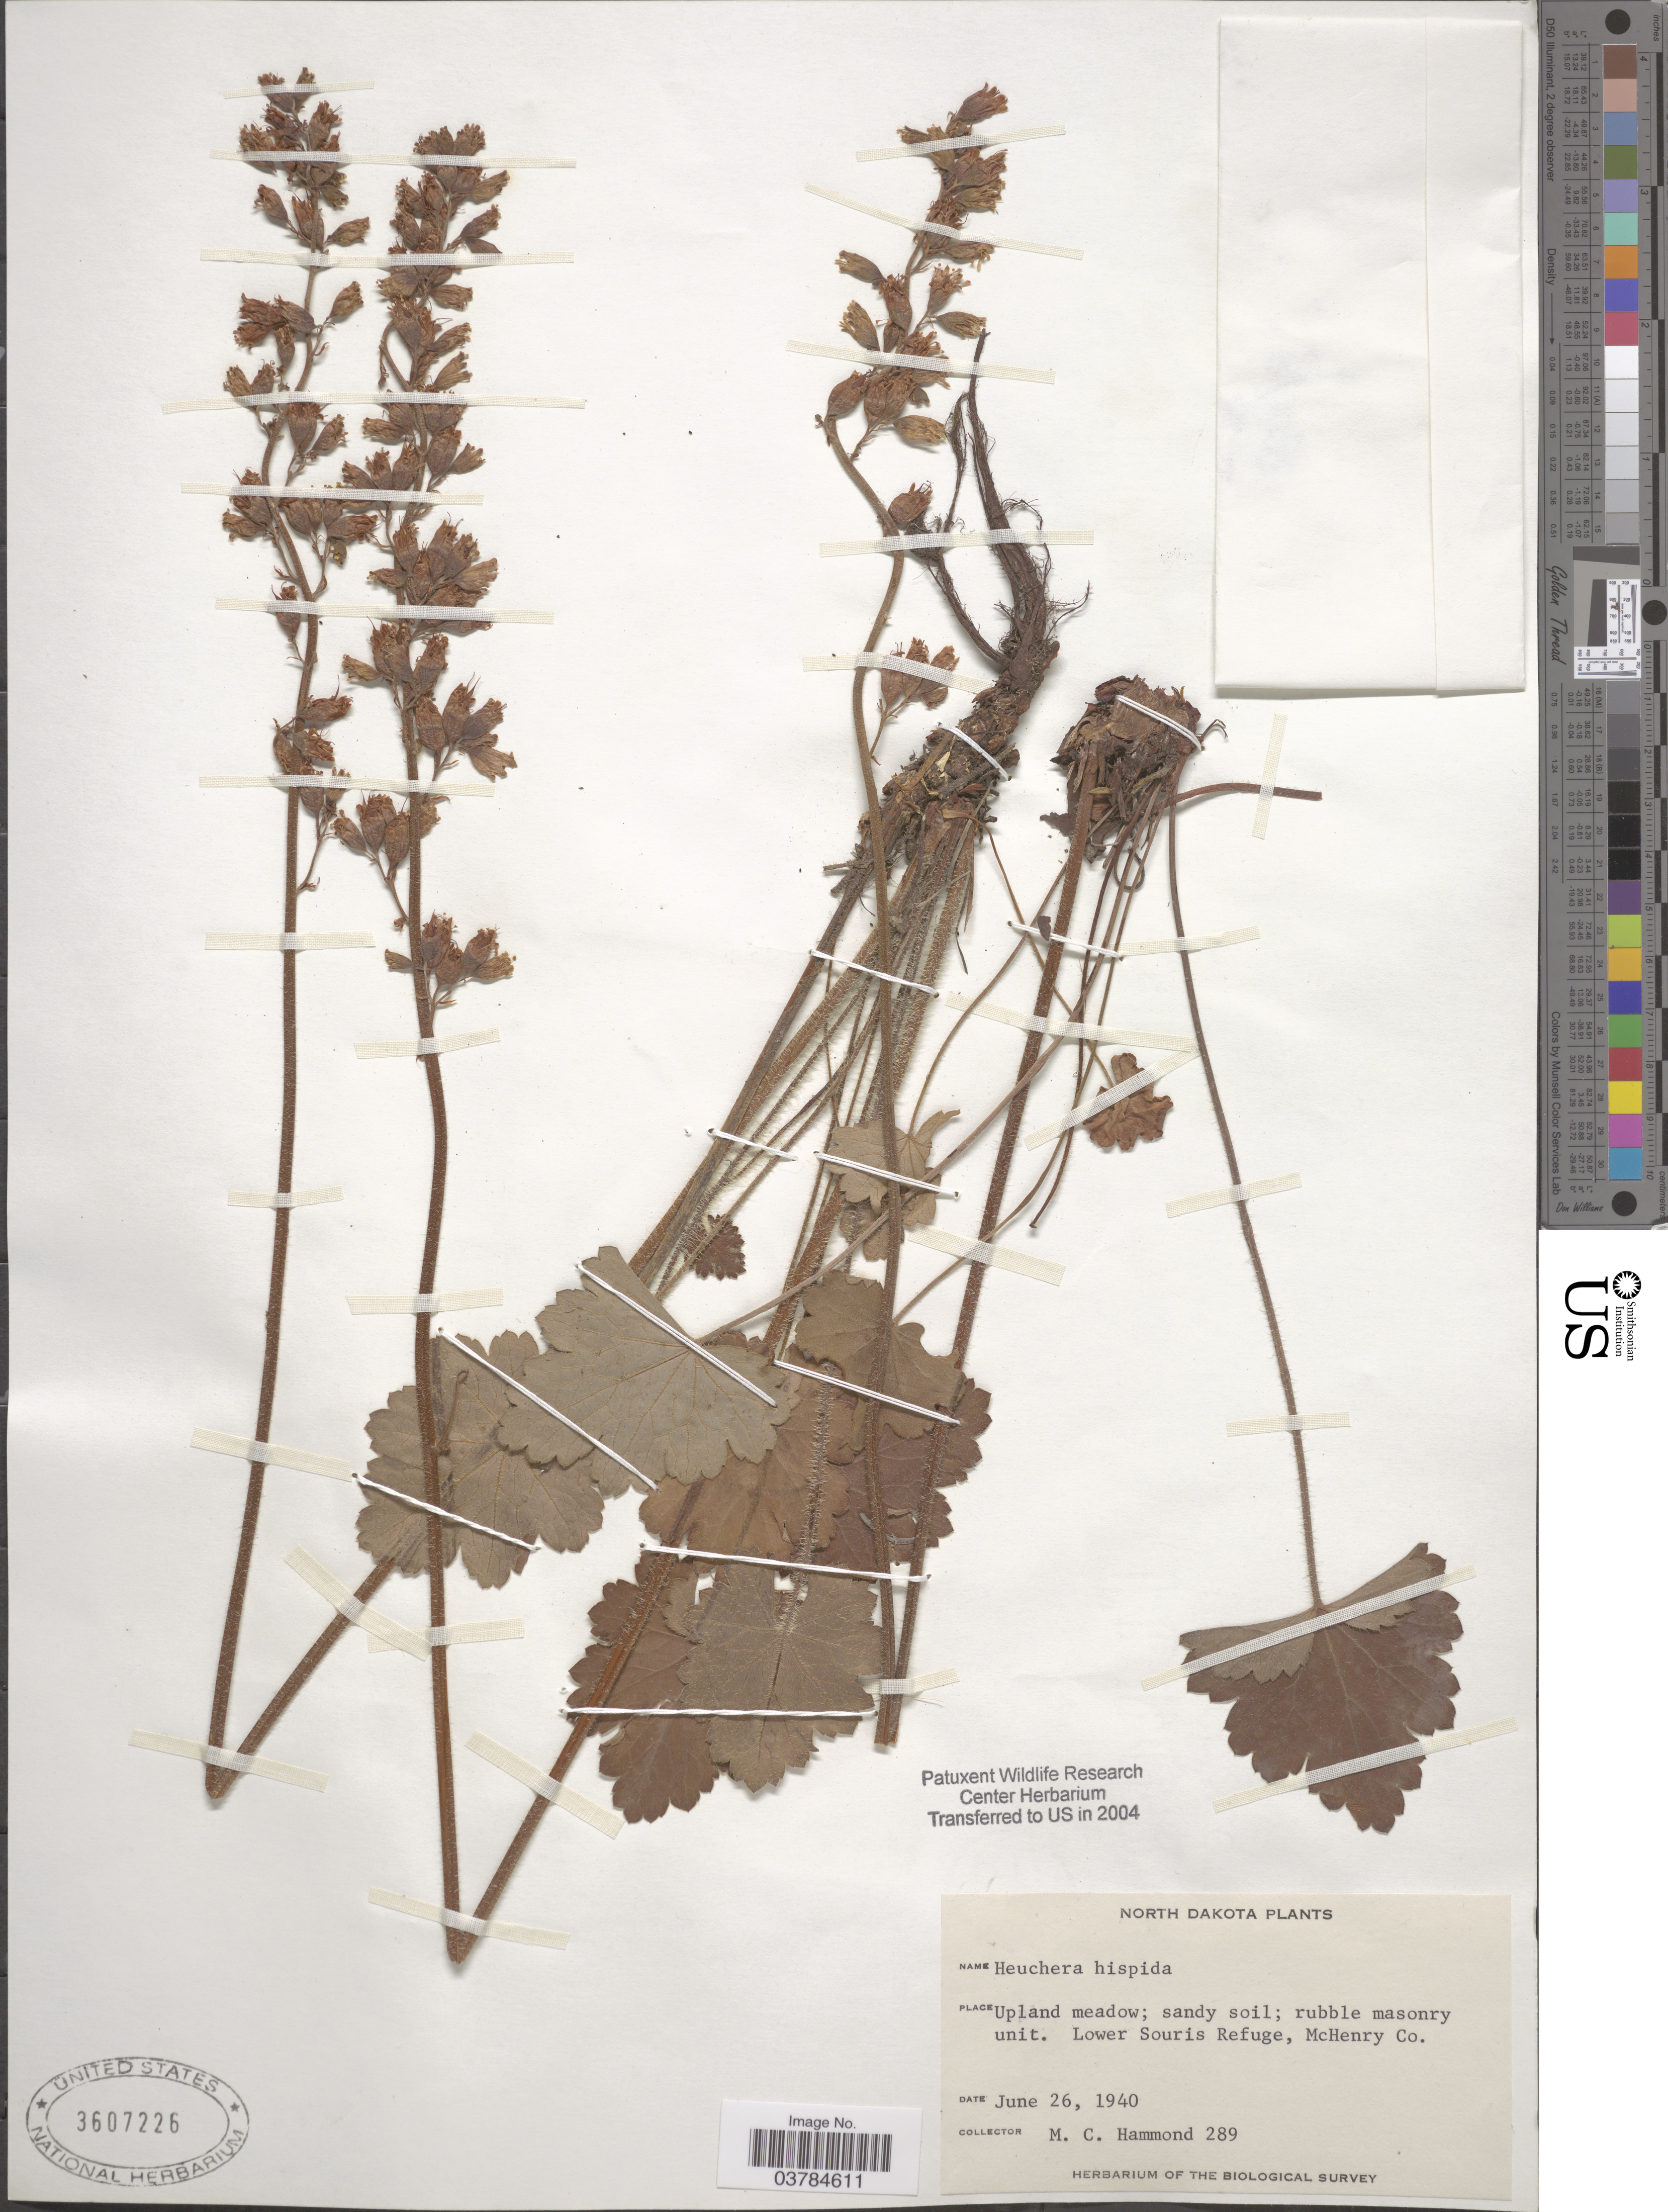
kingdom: Plantae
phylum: Tracheophyta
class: Magnoliopsida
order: Saxifragales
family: Saxifragaceae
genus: Heuchera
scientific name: Heuchera hispida var. hirsuticaulis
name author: Wheelock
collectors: M. Hammond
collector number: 289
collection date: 1940-06-26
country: United States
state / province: North Dakota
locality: Lower Souris Refuge, McHenry Co. The Biological Survey.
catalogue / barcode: US 3607226